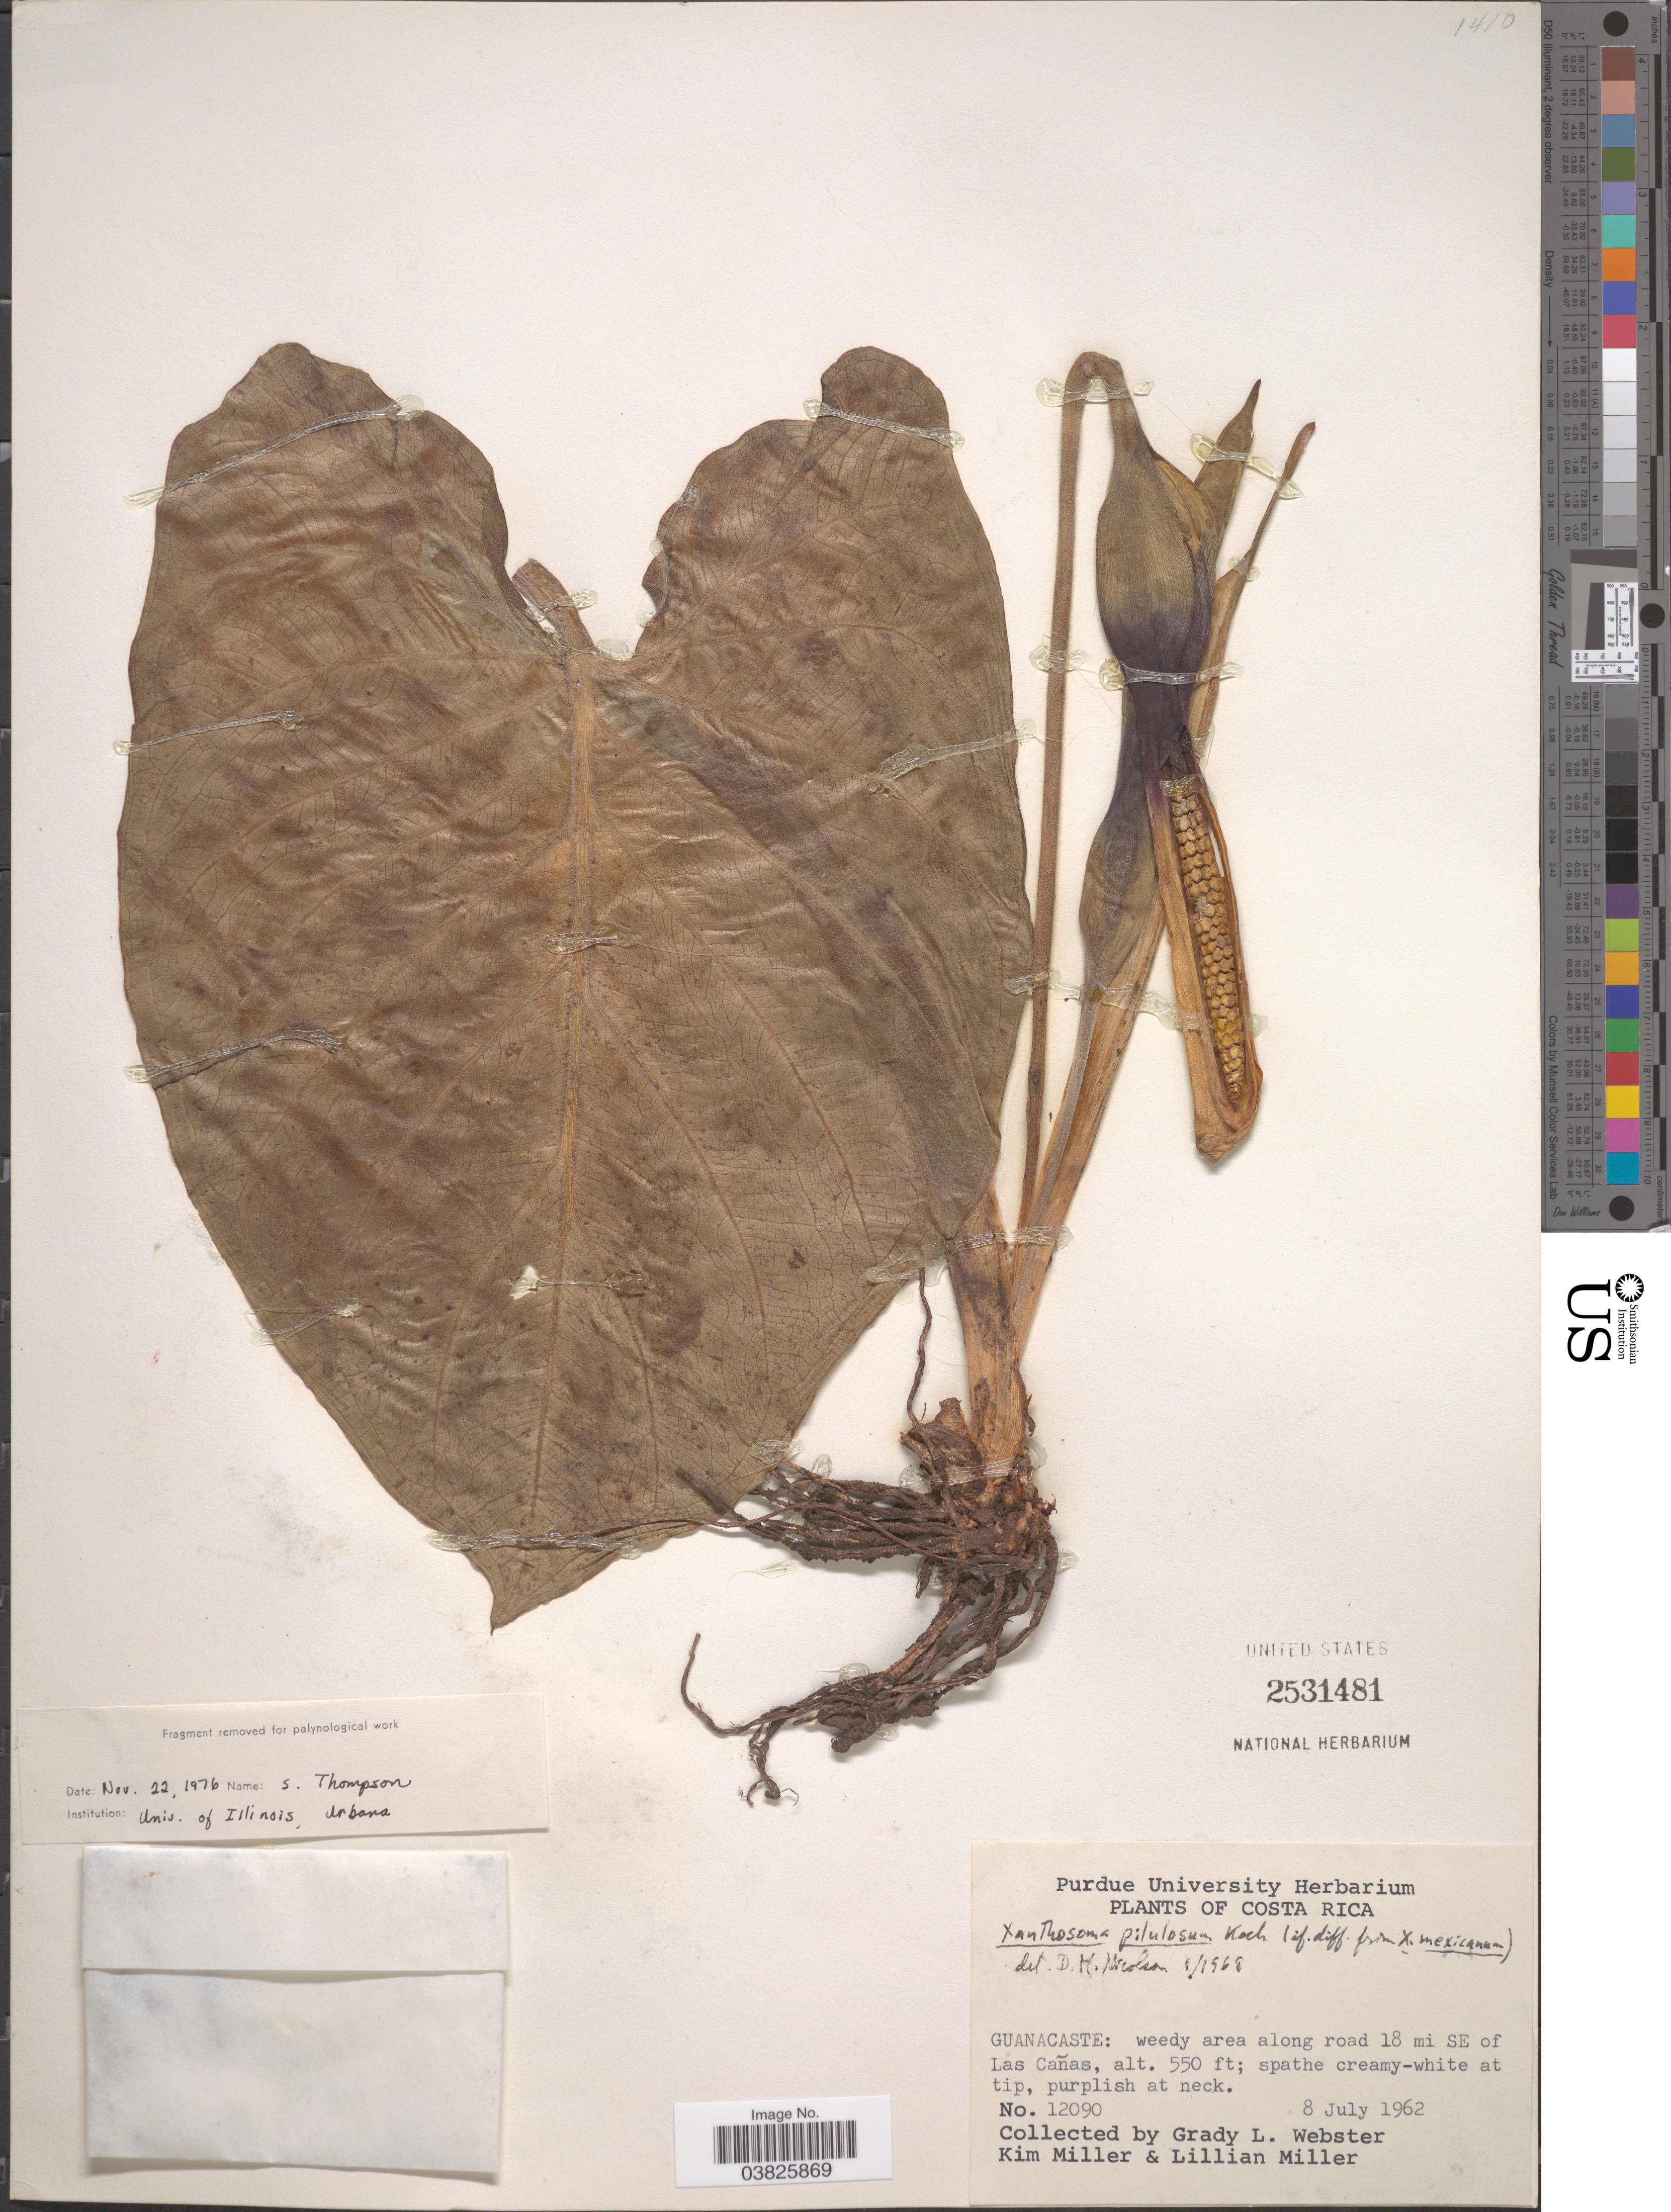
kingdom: Plantae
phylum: Tracheophyta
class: Liliopsida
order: Alismatales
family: Araceae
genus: Xanthosoma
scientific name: Xanthosoma pilosum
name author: K. Koch & Augustin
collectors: G. L. Webster, K. Miller & L. Miller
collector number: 12090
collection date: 1962-07-08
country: Costa Rica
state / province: Guanacaste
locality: Weedy area along road 18 mi SE of Las Cañas.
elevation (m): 168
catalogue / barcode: US 2531481